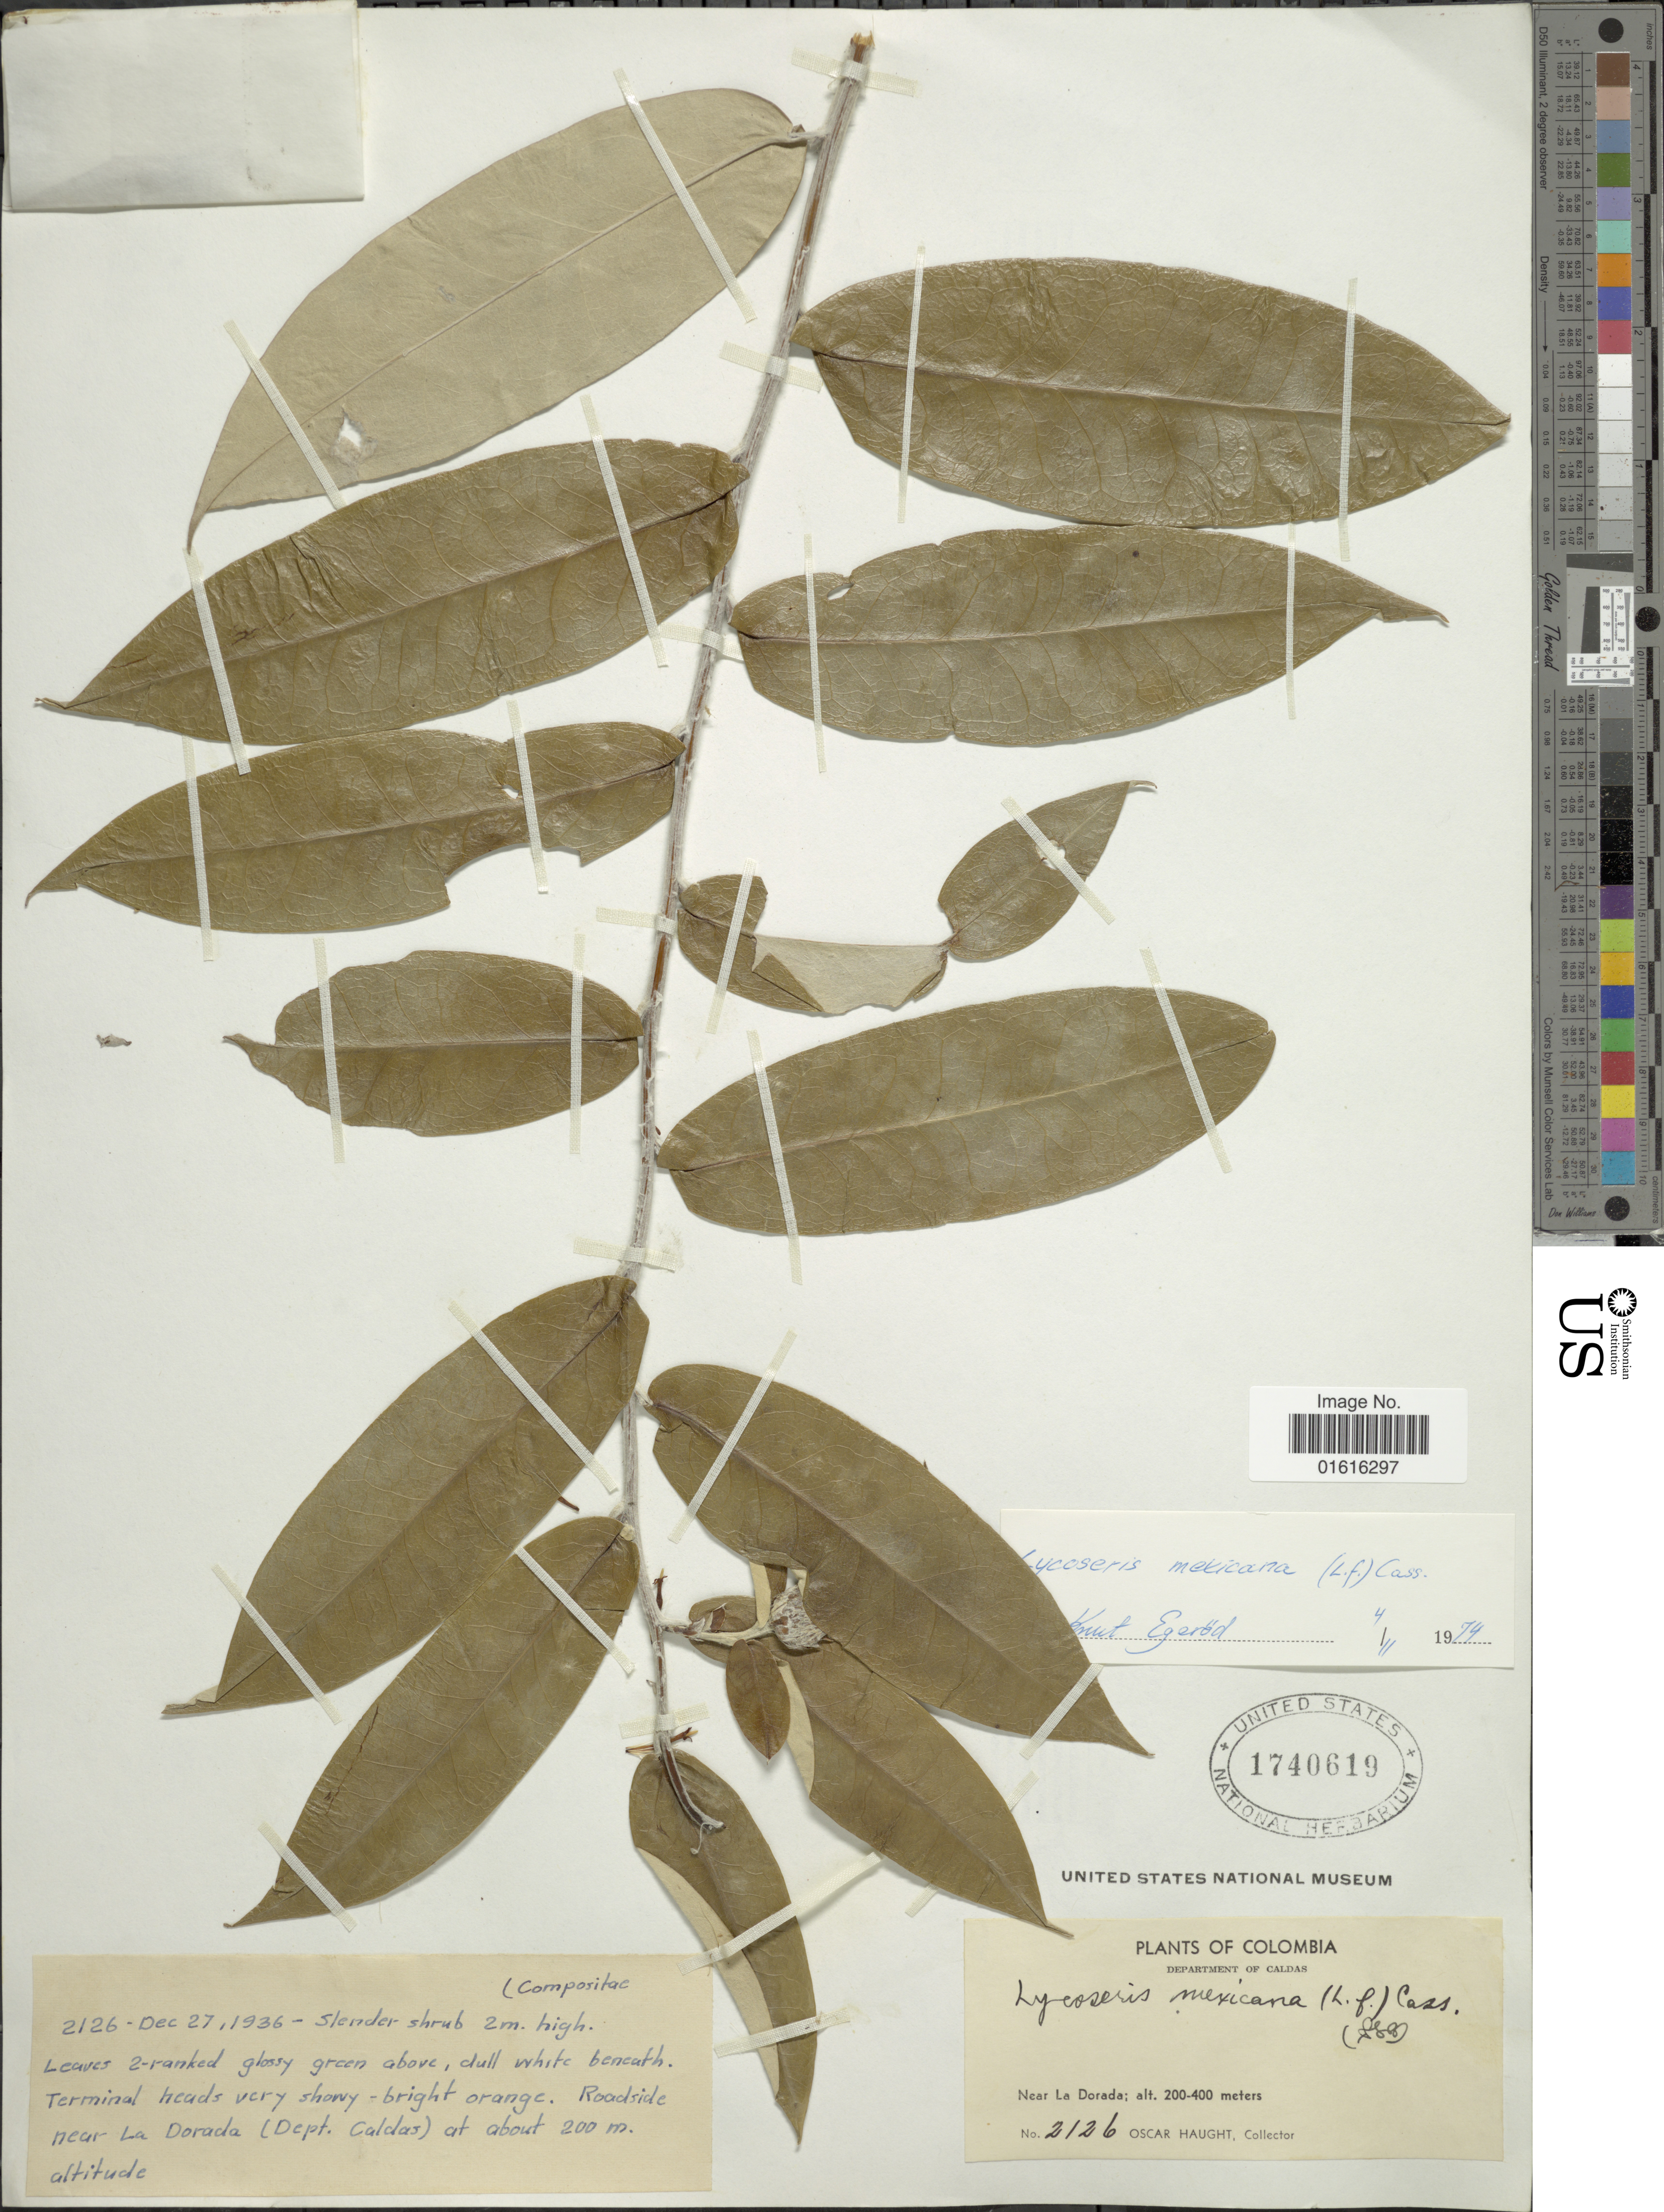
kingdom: Plantae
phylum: Tracheophyta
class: Magnoliopsida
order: Asterales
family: Asteraceae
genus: Lycoseris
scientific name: Lycoseris mexicana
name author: (L. f.) Cass.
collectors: O. L. Haught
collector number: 2126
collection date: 1936-12-27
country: Colombia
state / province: Caldas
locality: Roadside near La Dorada (Dept. Caldas).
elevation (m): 200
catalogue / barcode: US 1740619